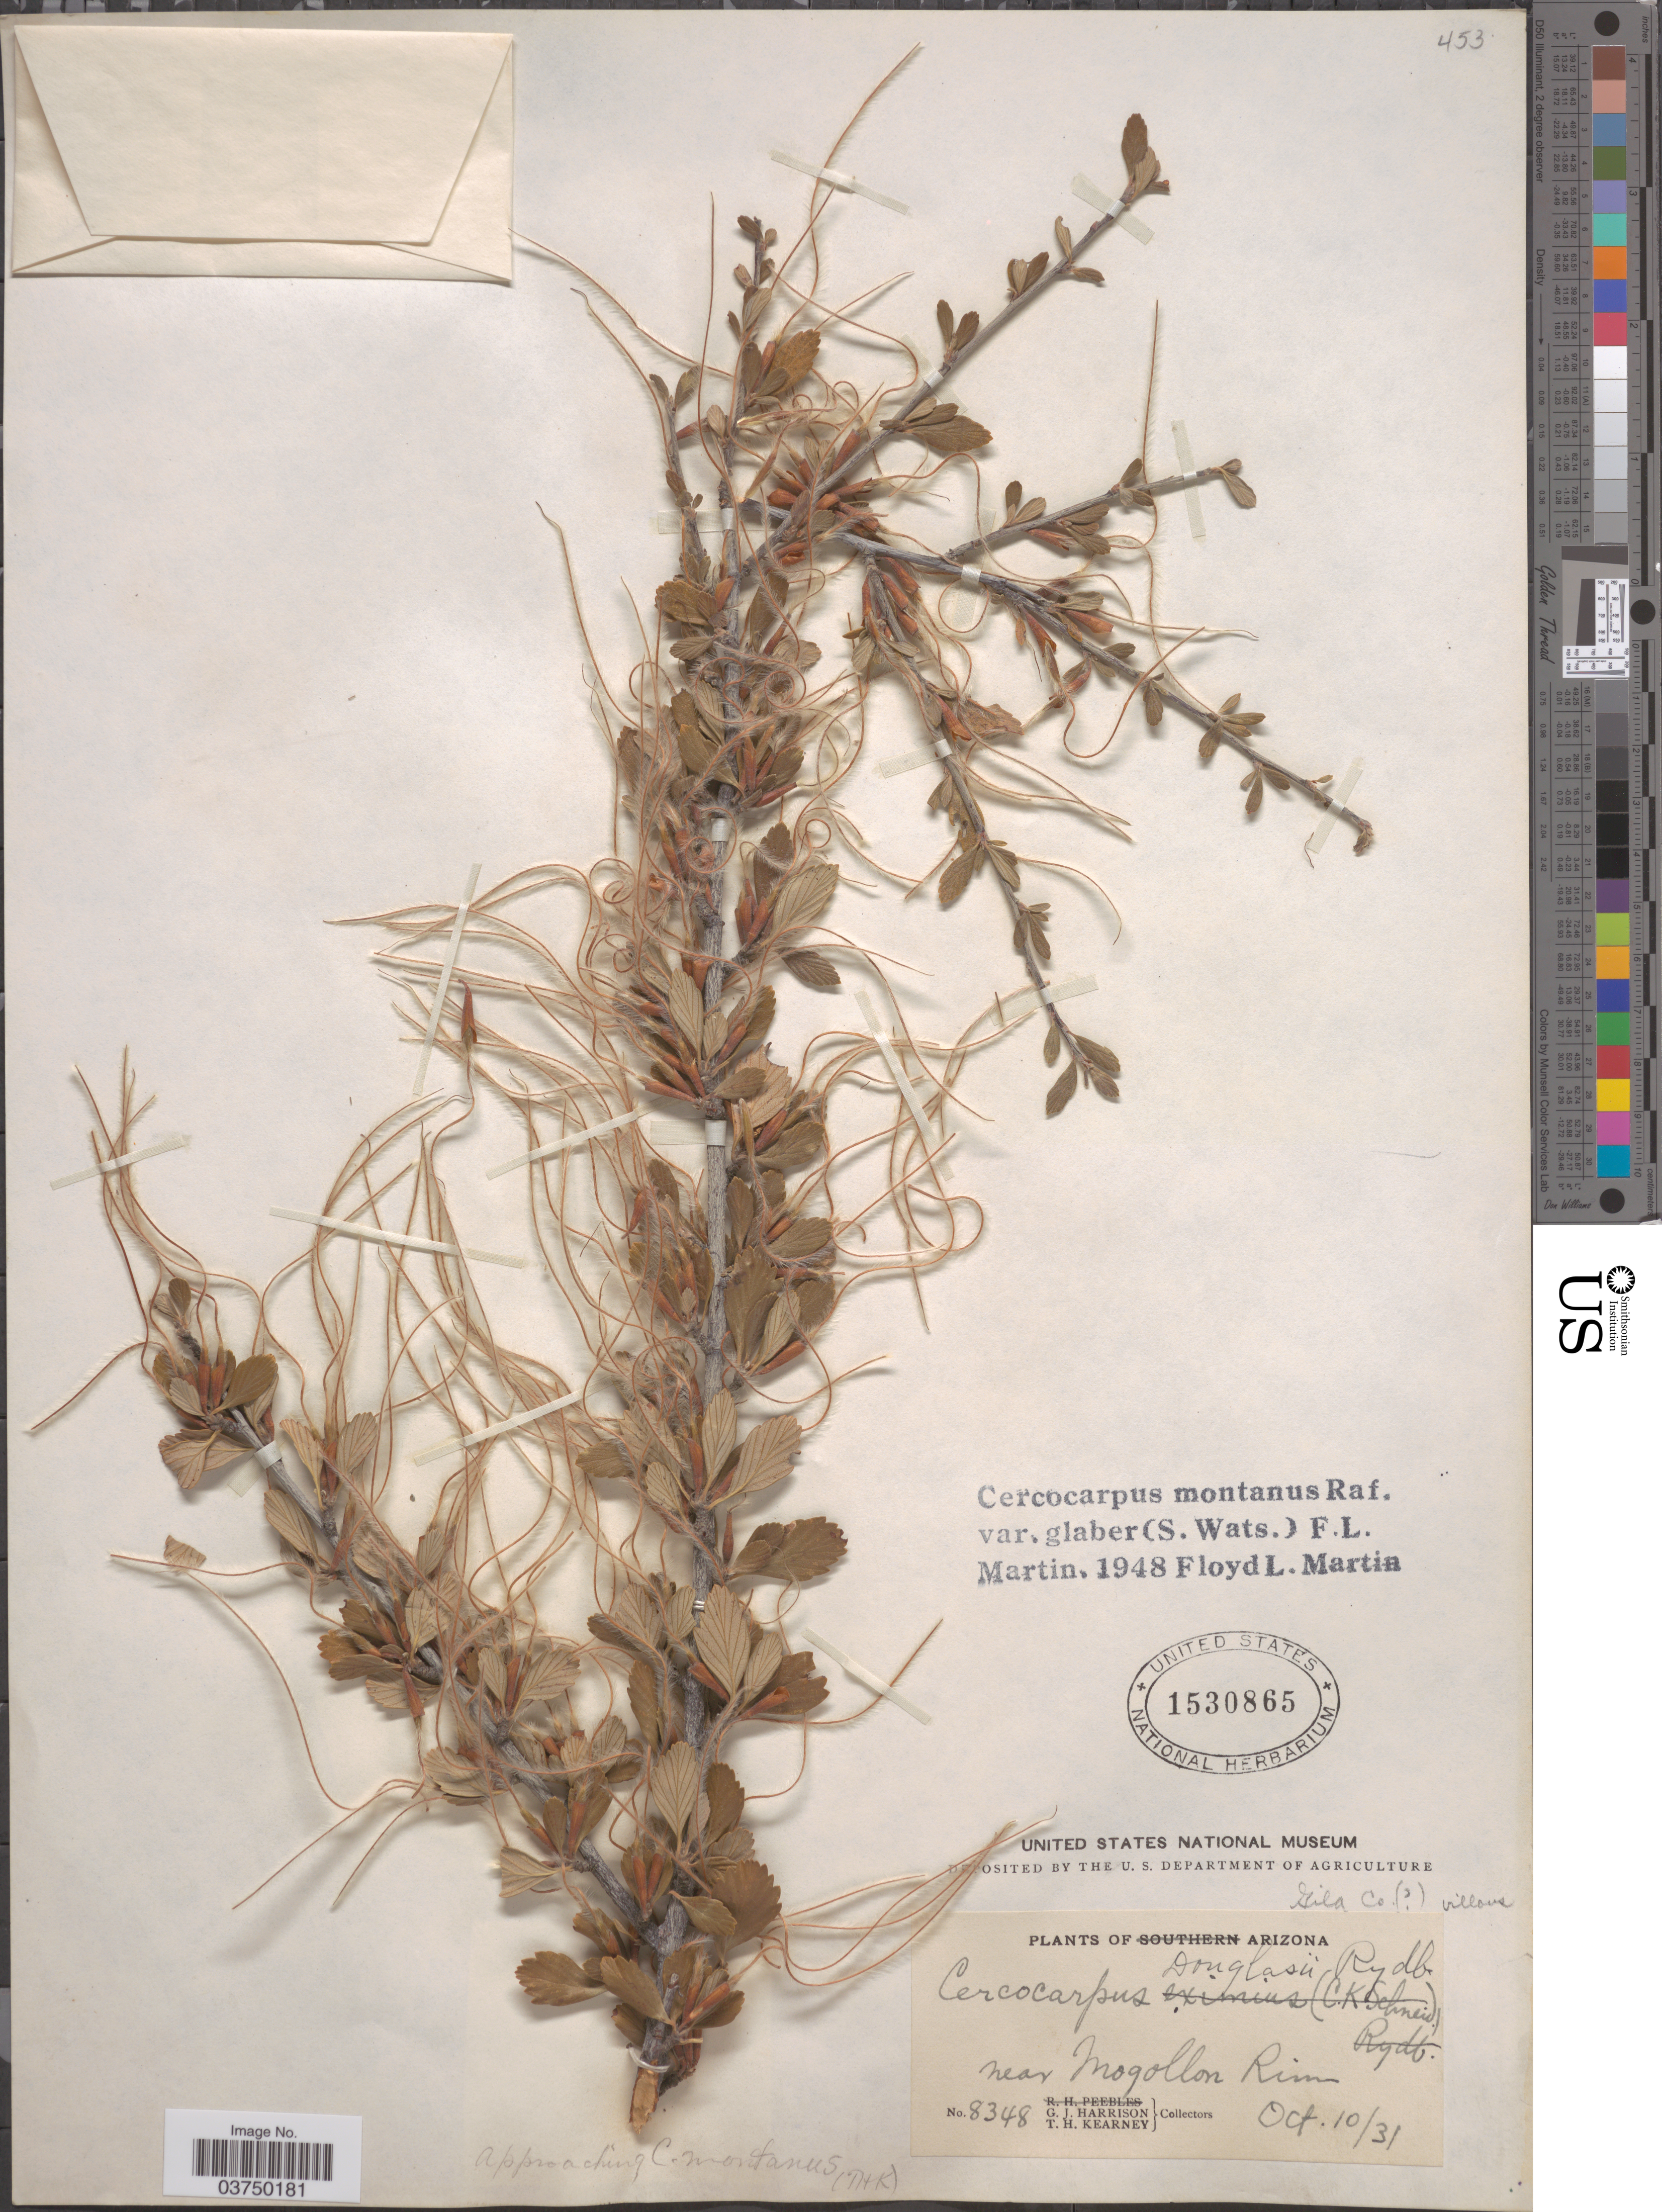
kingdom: Plantae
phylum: Tracheophyta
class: Magnoliopsida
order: Rosales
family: Rosaceae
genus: Cercocarpus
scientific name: Cercocarpus montanus var. glaber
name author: (S. Watson) F.L. Martin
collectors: G. J. Harrison & T. H. Kearney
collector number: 8348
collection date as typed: Transcribed d/m/y: 10/10/31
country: United States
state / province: Arizona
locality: Near Mogollon River. Gila Co( [unsure placement]).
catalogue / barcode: US 1530865